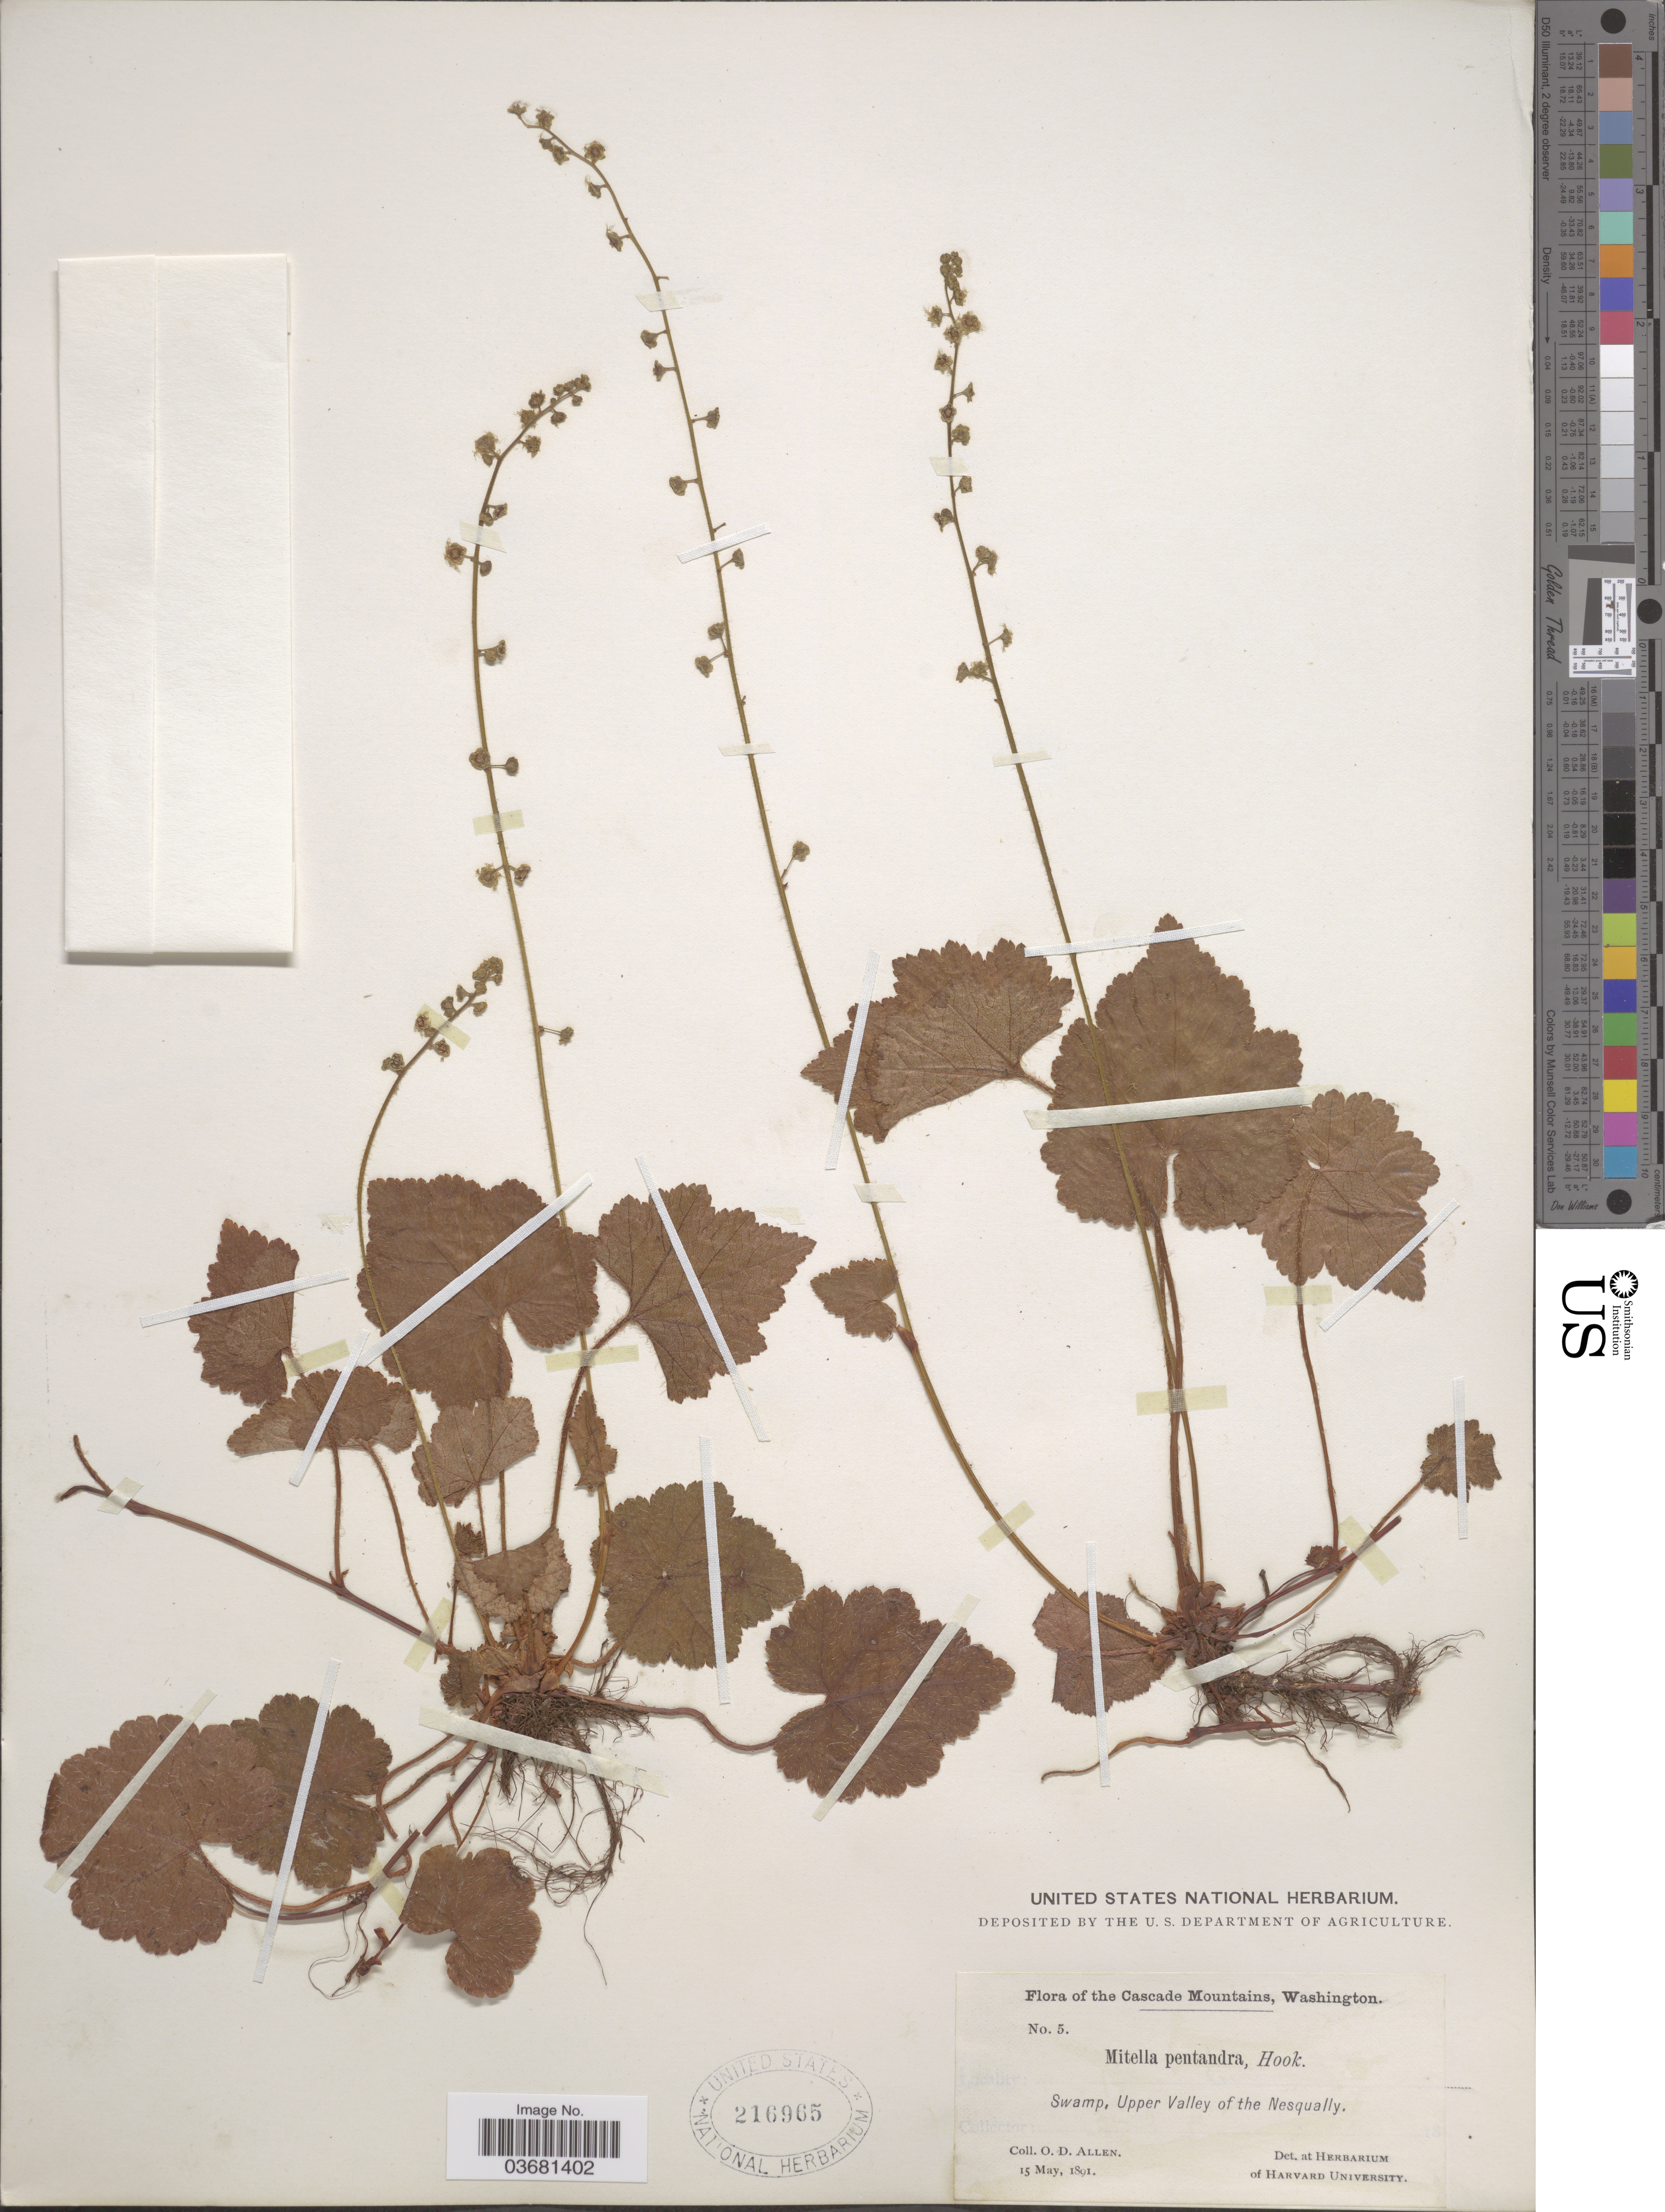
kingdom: Plantae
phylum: Tracheophyta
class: Magnoliopsida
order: Saxifragales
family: Saxifragaceae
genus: Mitella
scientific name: Mitella pentandra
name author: Hook.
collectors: O. D. Allen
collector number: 5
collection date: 1891-05-15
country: United States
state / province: Washington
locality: The Cascade Mountains. Swamp, Upper Valley of the Nesqually.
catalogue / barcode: US 216965